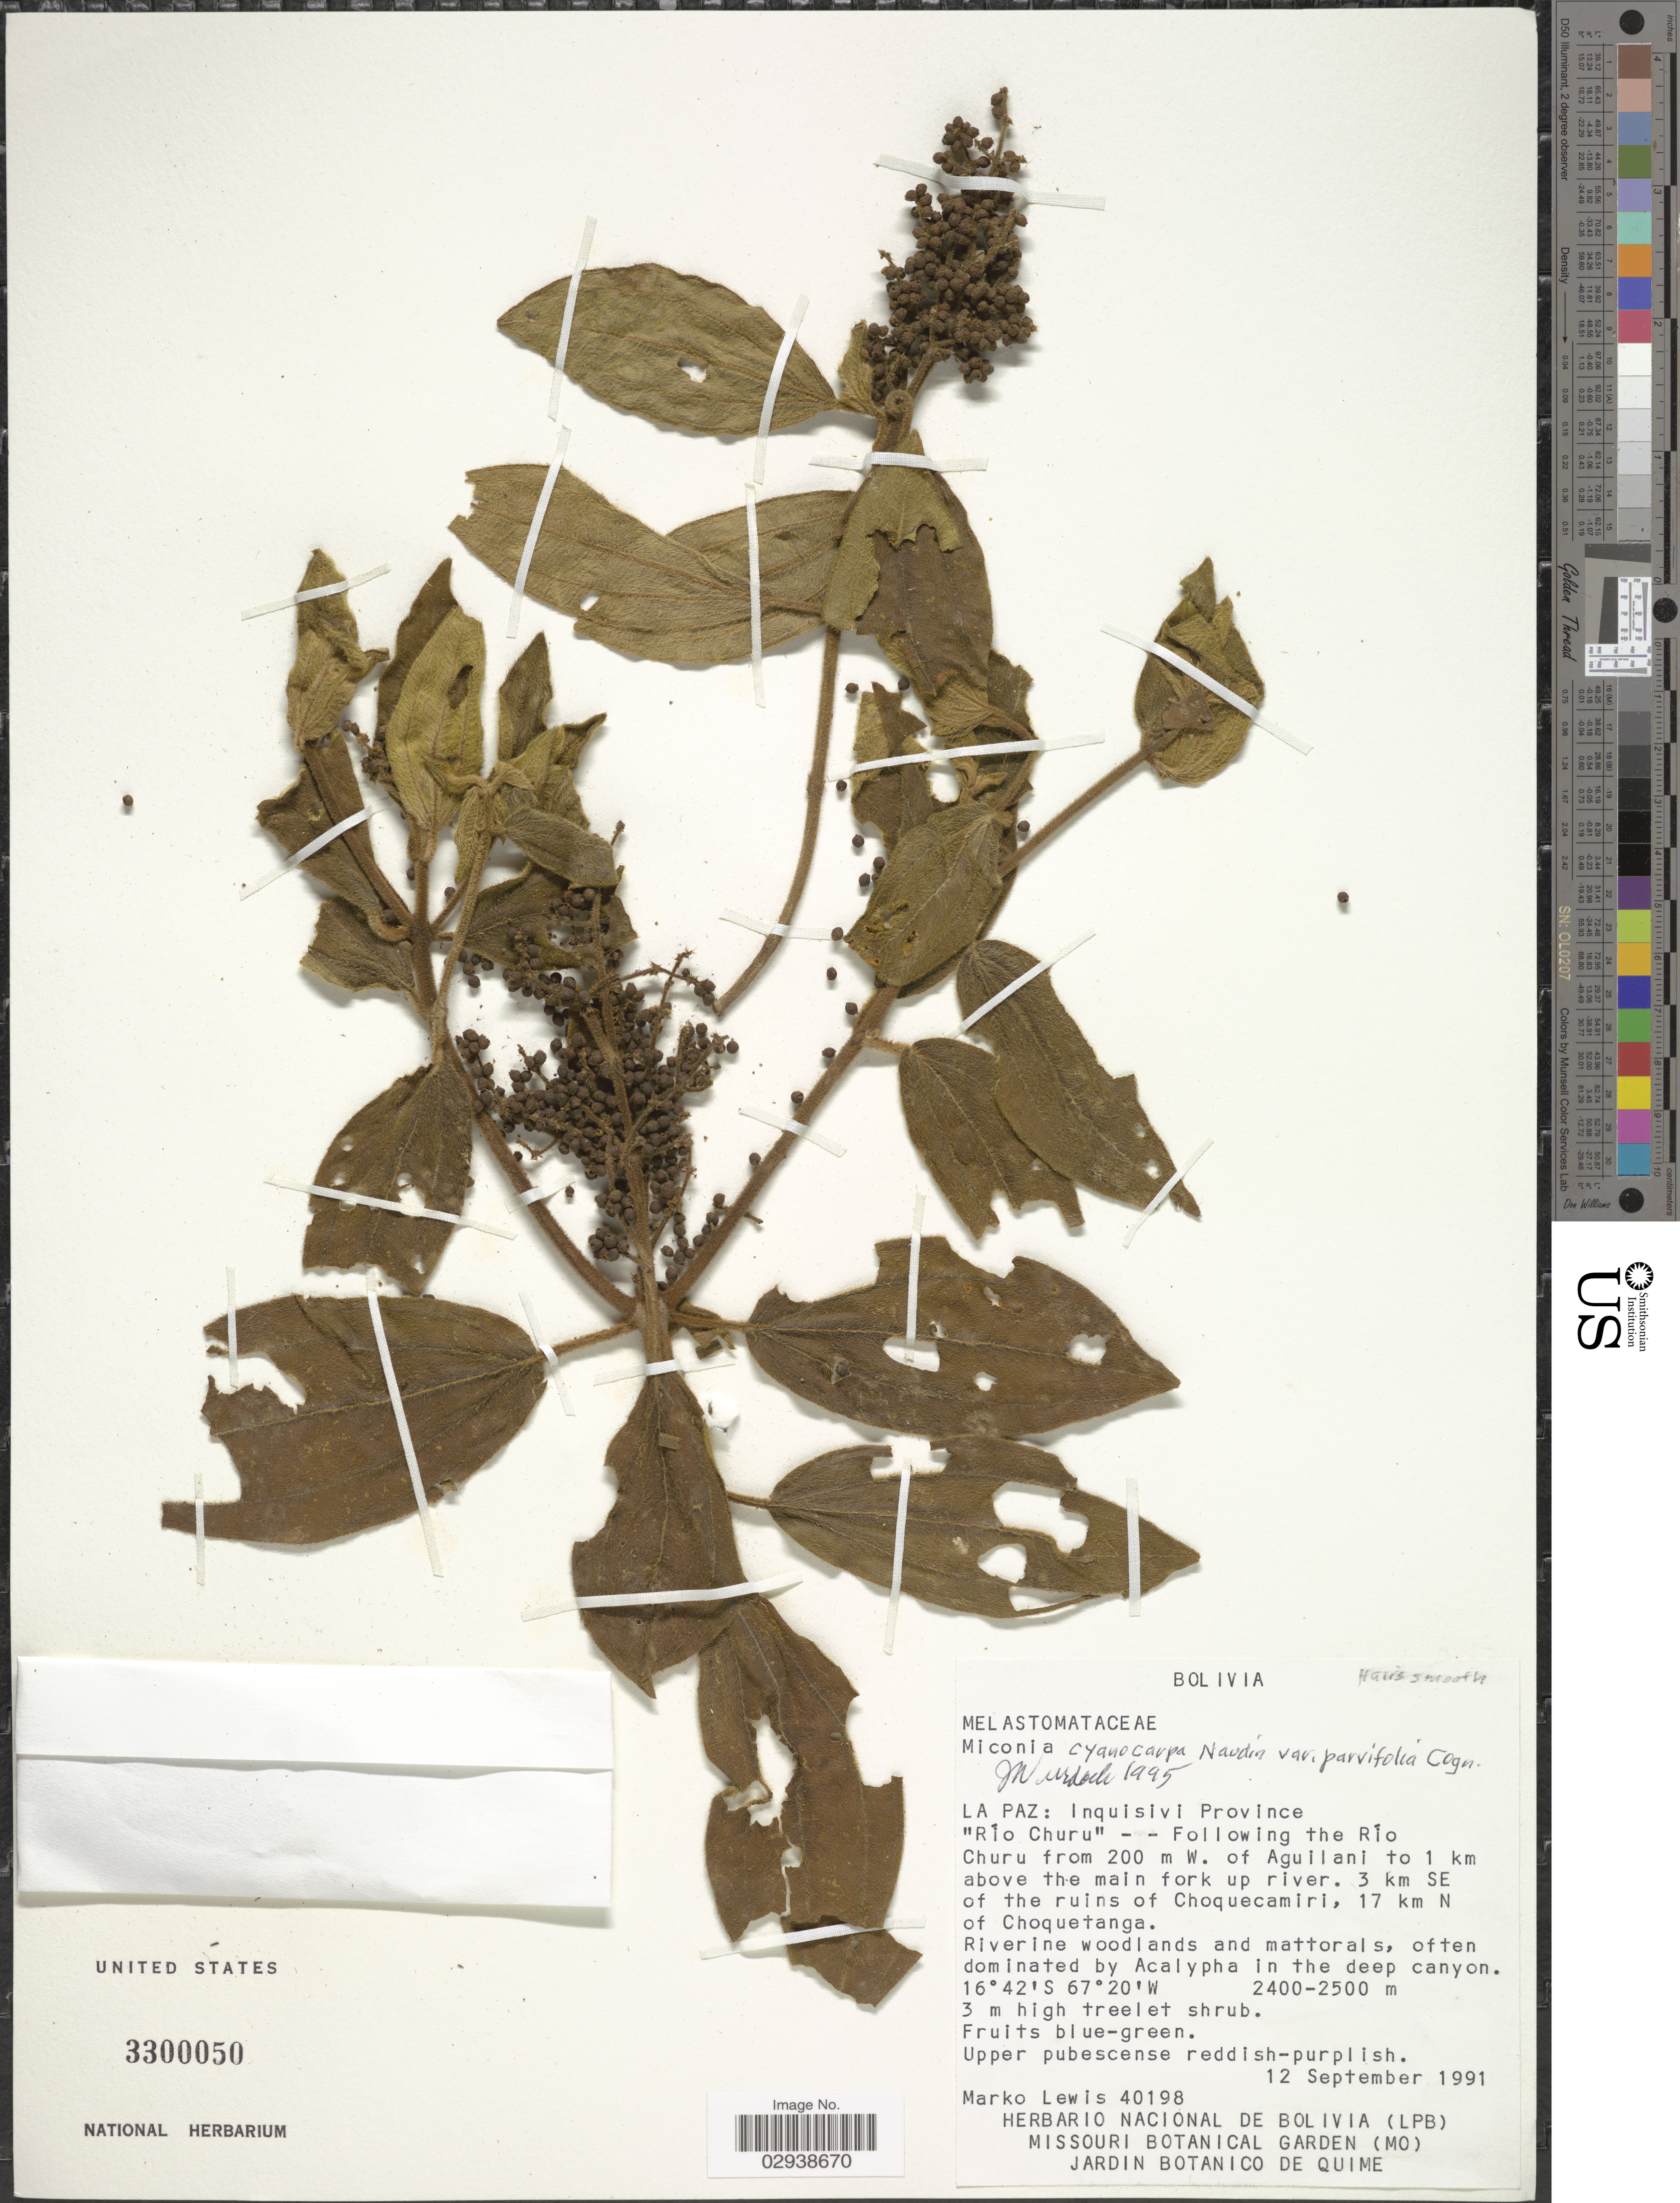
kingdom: Plantae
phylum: Tracheophyta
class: Magnoliopsida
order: Myrtales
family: Melastomataceae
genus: Miconia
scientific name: Miconia cyanocarpa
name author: Naudin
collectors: M. A. Lewis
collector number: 40198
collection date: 1991-09-12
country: Bolivia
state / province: La Paz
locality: Inquisivi Province, "Rio Churu" - - Following the Río Churu from 200 m W. of Aguilani to 1 km above the main forn up river, 3 km SE of the ruins of Choquecamiri, 17 km N of Choquetanga.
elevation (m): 2400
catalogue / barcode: US 3300050